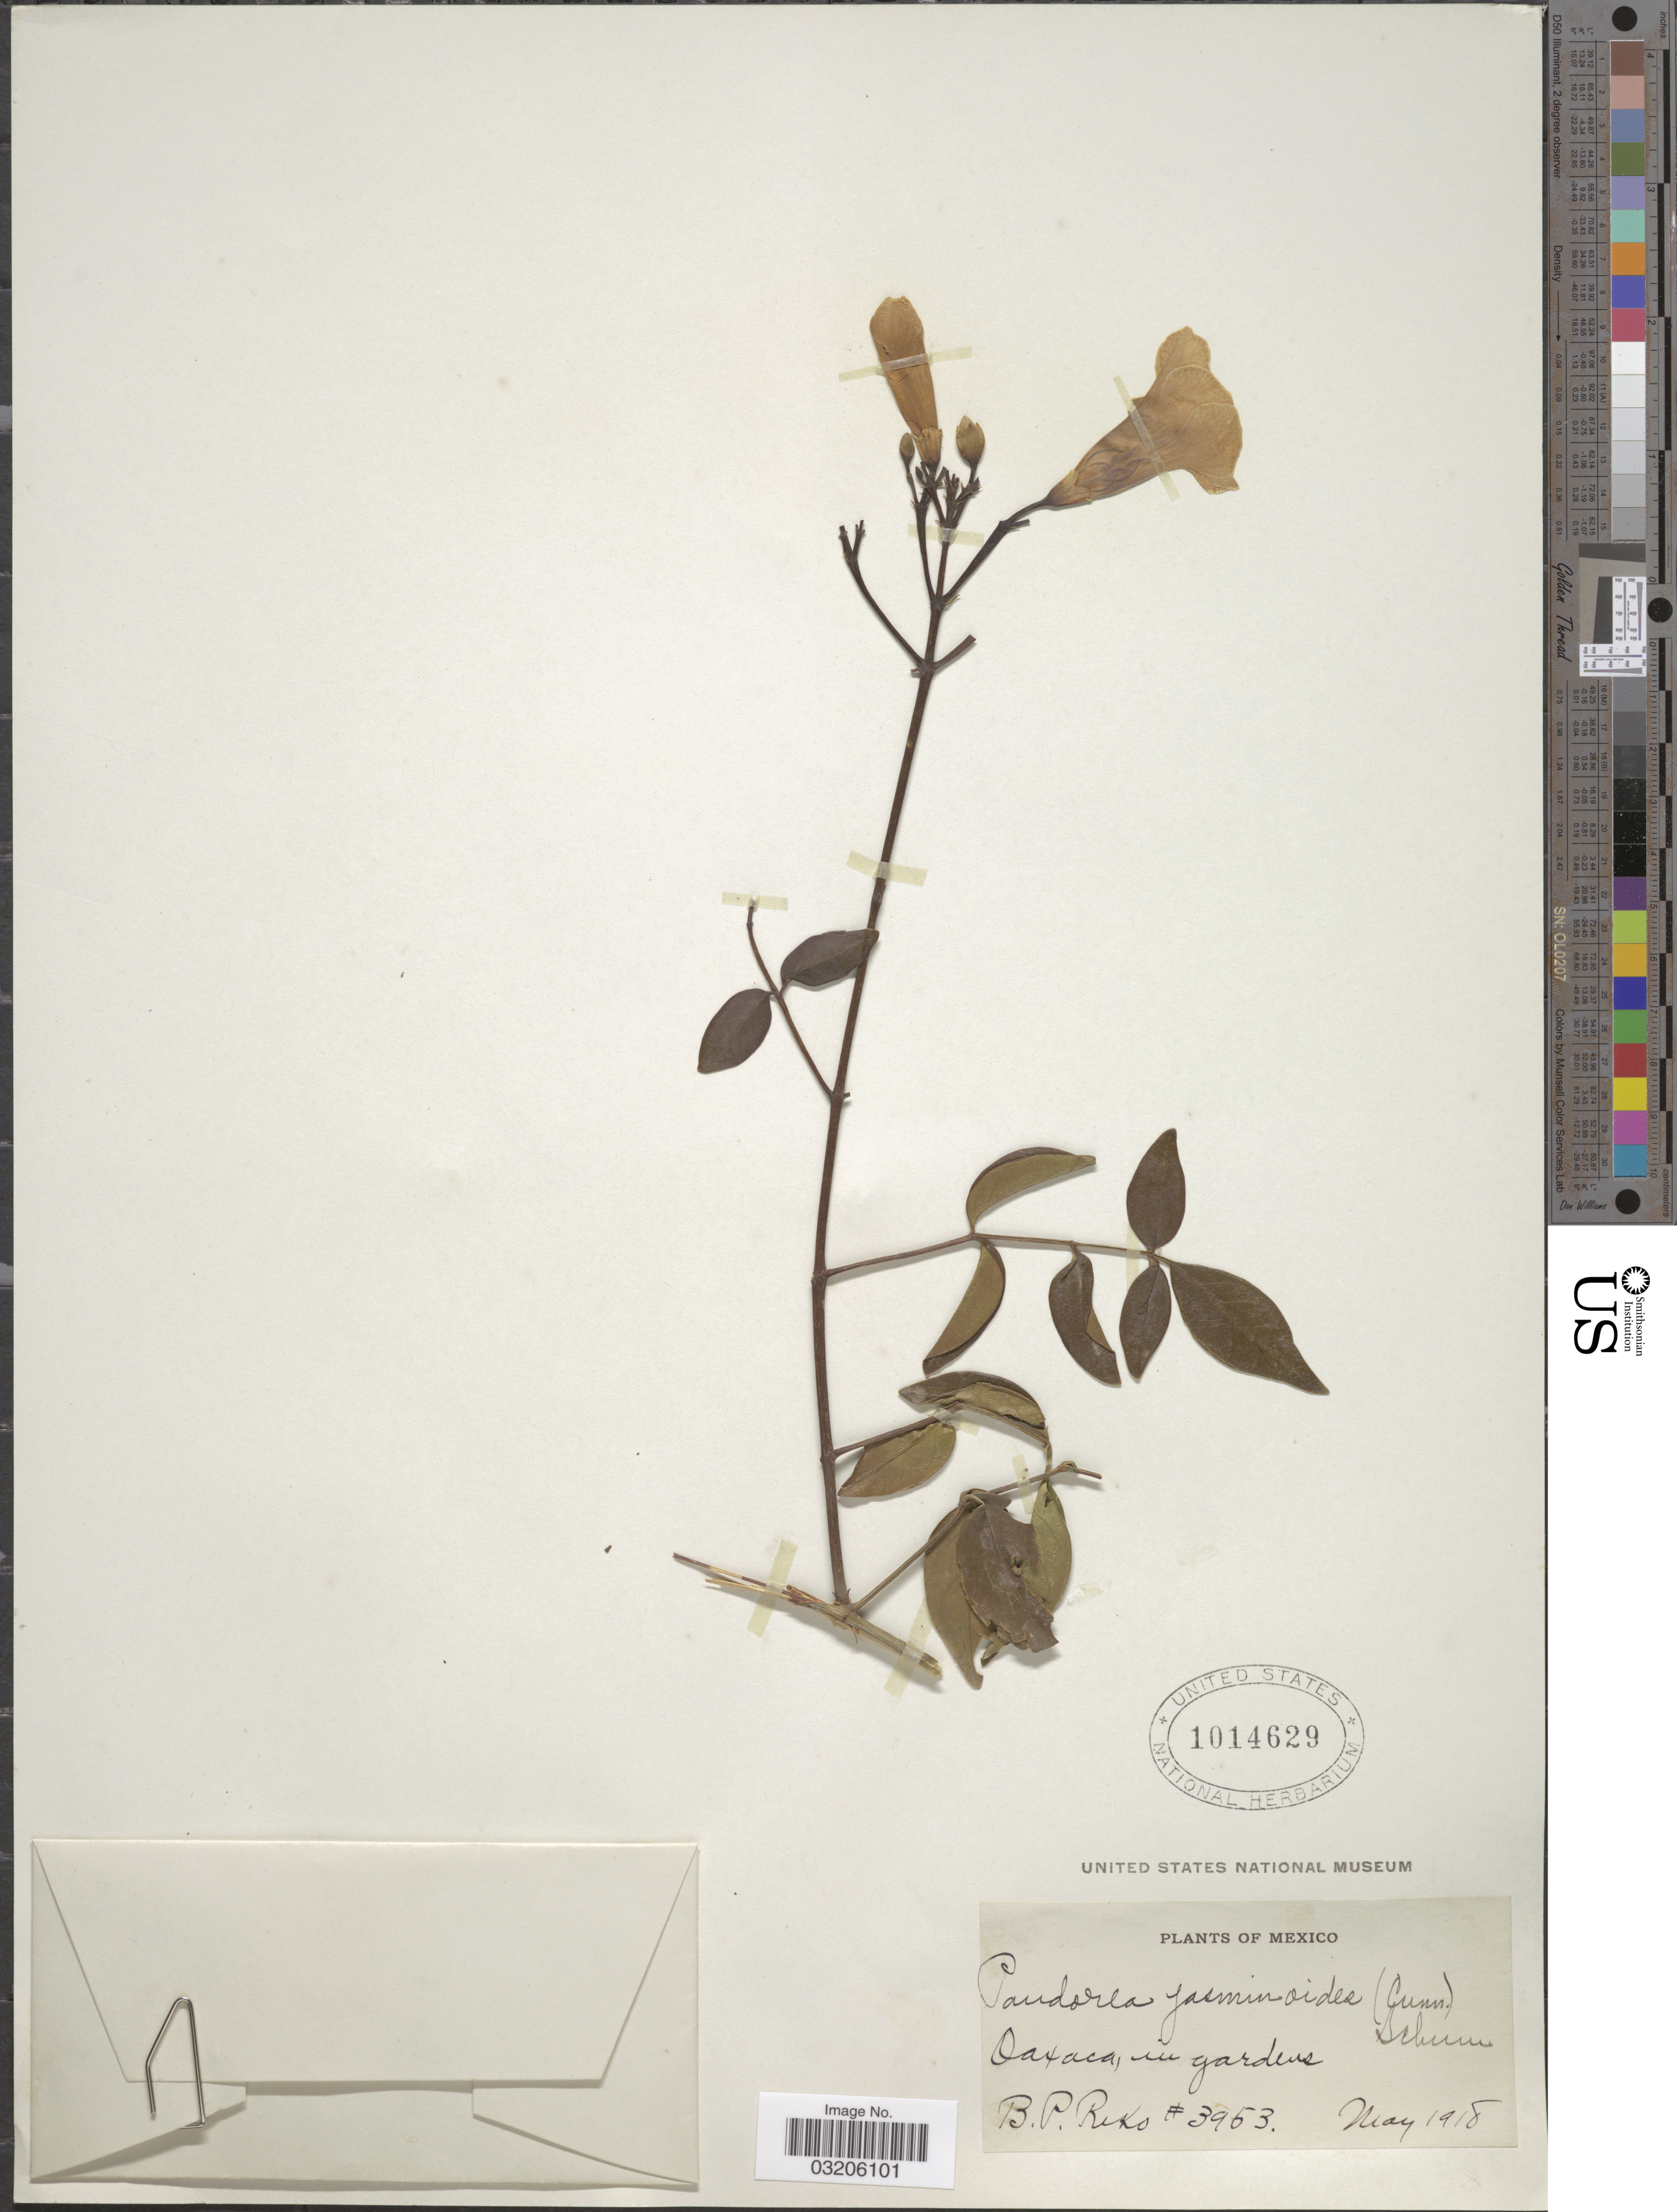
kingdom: Plantae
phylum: Tracheophyta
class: Magnoliopsida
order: Lamiales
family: Bignoniaceae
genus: Pandorea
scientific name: Pandorea jasminoides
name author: (Lindl.) K. Schum.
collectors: B. P. Reko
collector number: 3953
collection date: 1918-05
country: Mexico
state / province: Oaxaca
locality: In gardens.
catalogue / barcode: US 1014629